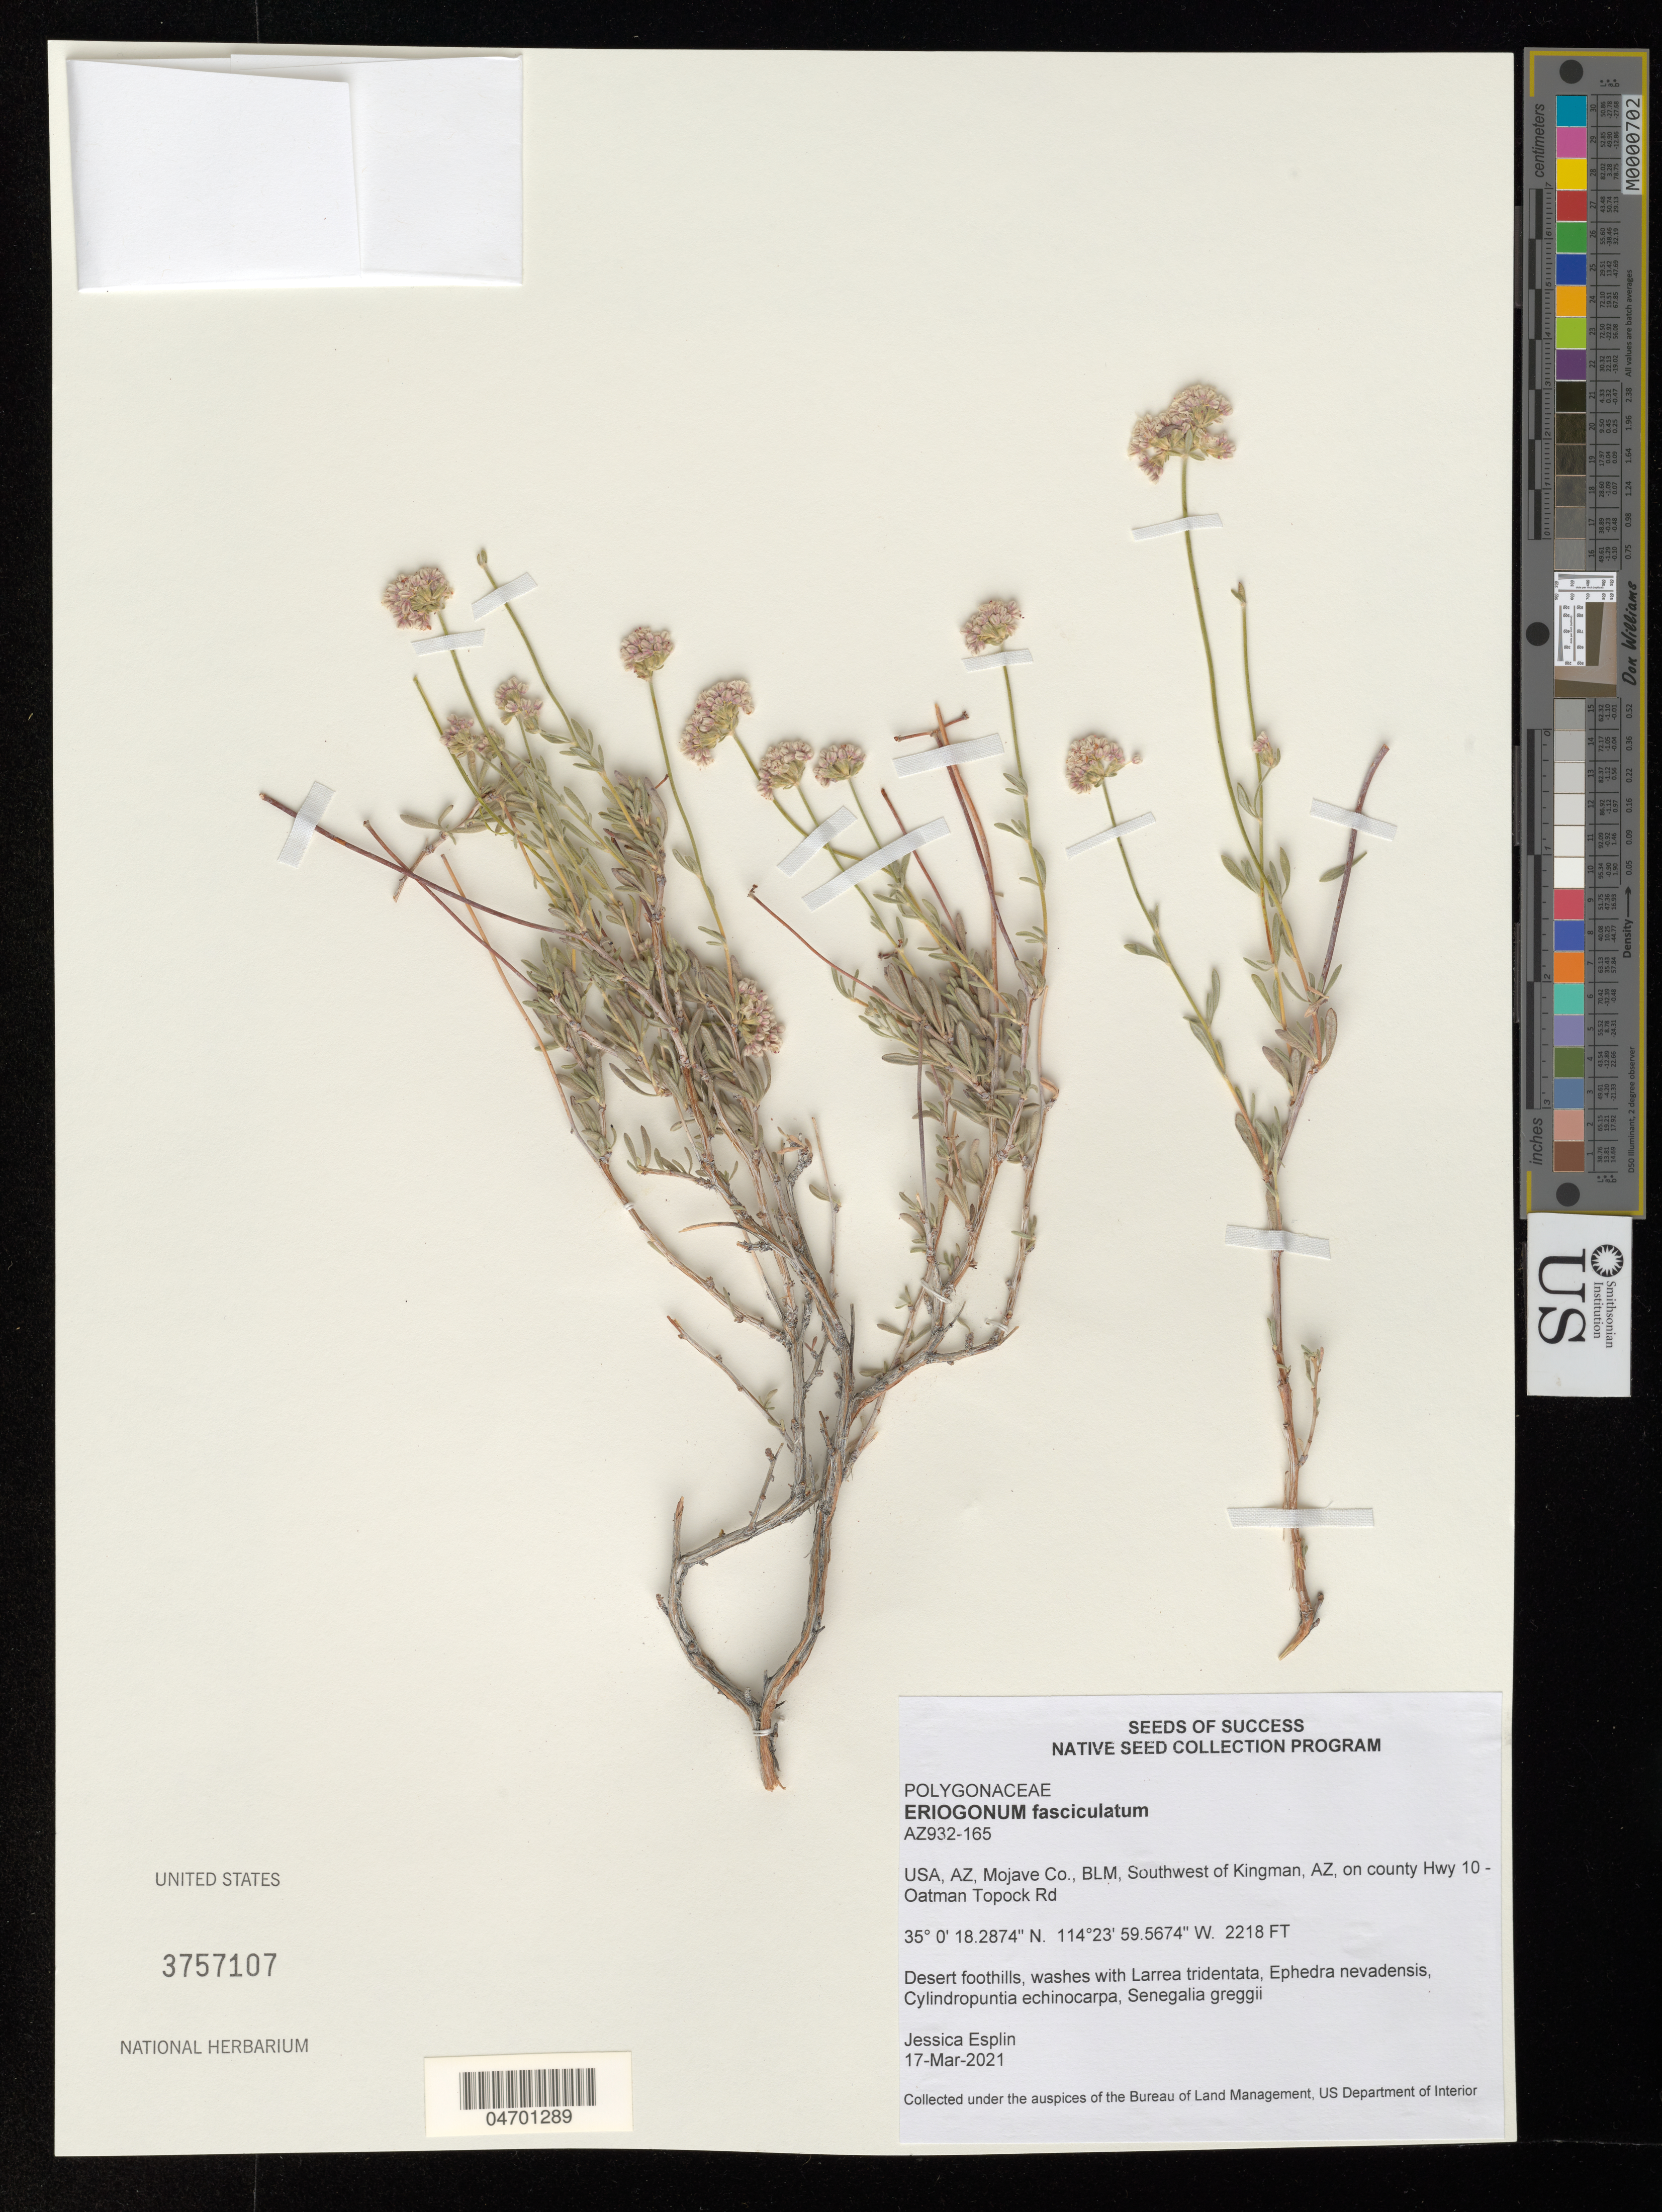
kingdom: Plantae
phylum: Tracheophyta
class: Magnoliopsida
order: Caryophyllales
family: Polygonaceae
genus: Eriogonum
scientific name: Eriogonum fasciculatum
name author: Benth.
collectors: A. Ron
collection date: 2021-03-17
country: United States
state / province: Arizona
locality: AZ, Mojave Co., BLM, South of Kingman, on county Hwy 10 - Oatman Topock Rd.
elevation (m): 676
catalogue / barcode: US 3757107